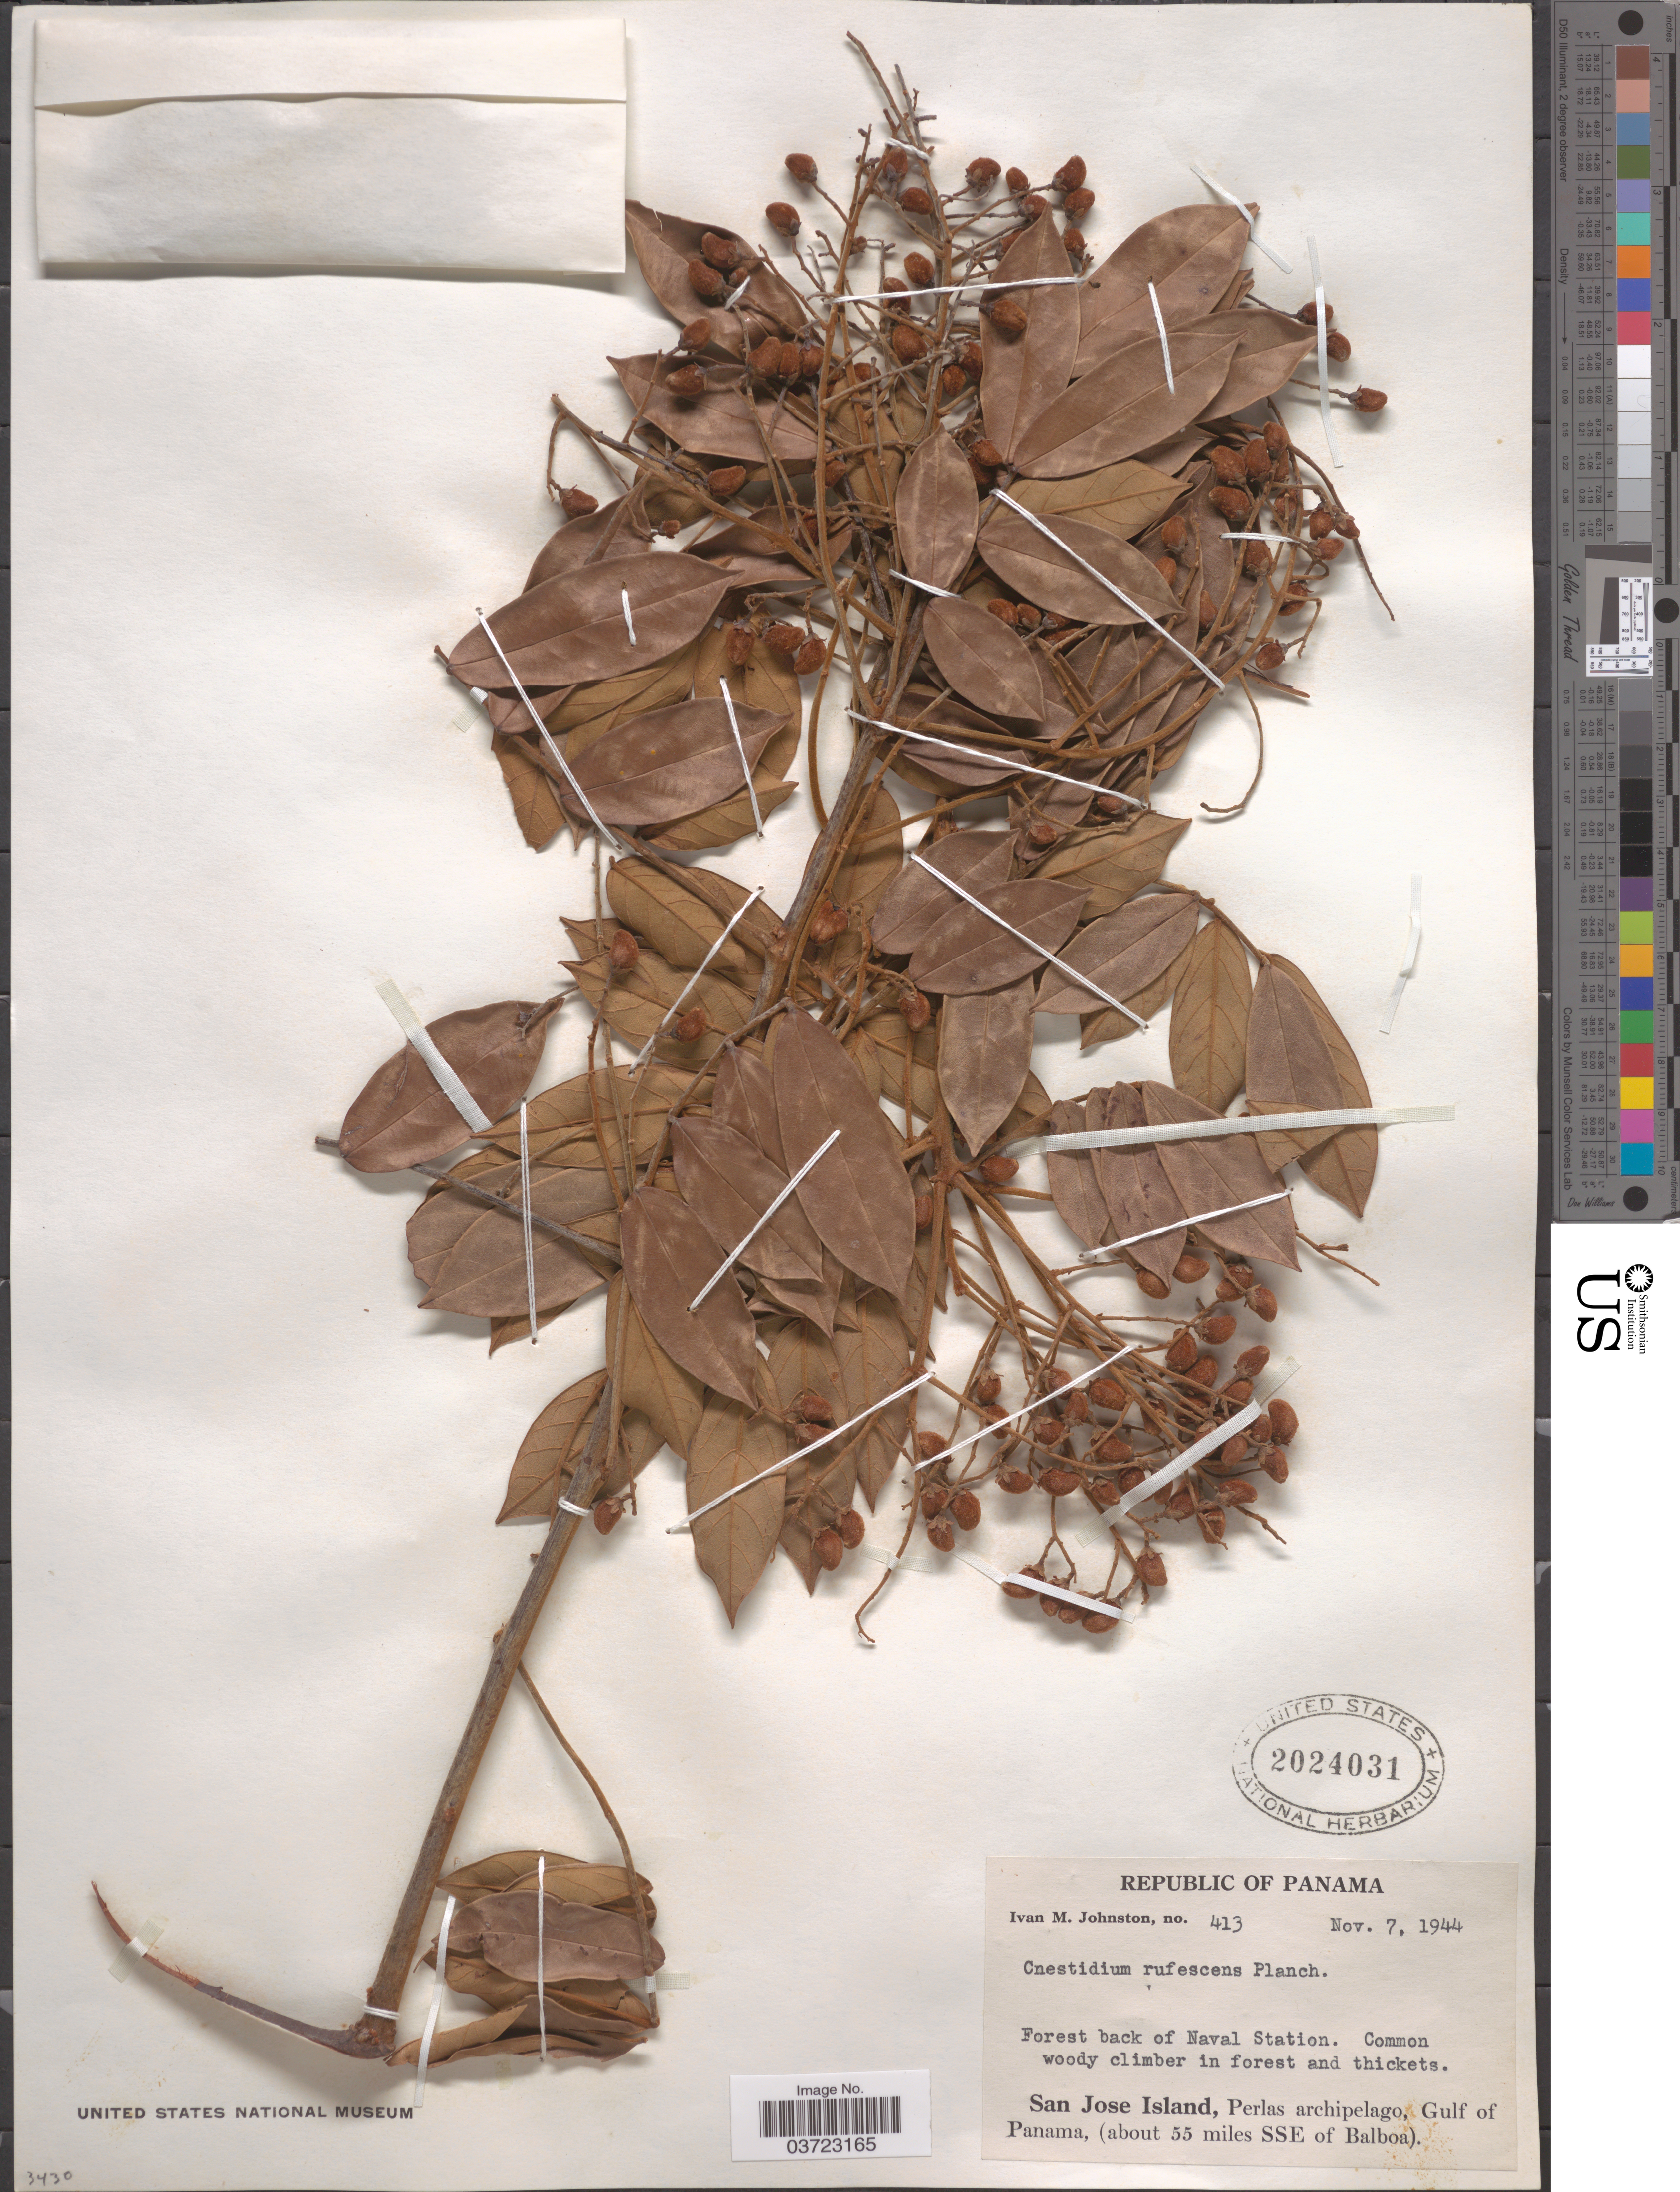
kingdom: Plantae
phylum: Tracheophyta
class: Magnoliopsida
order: Oxalidales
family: Connaraceae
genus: Cnestidium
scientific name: Cnestidium rufescens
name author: Planch.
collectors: I.M. Johnston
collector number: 413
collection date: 1944-11-07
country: Panama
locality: Forest back of Naval Station. San Jose Island, Perlas archipelago, Gulf of Panama, (about 55 miles SSE of Balboa).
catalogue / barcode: US 2024031